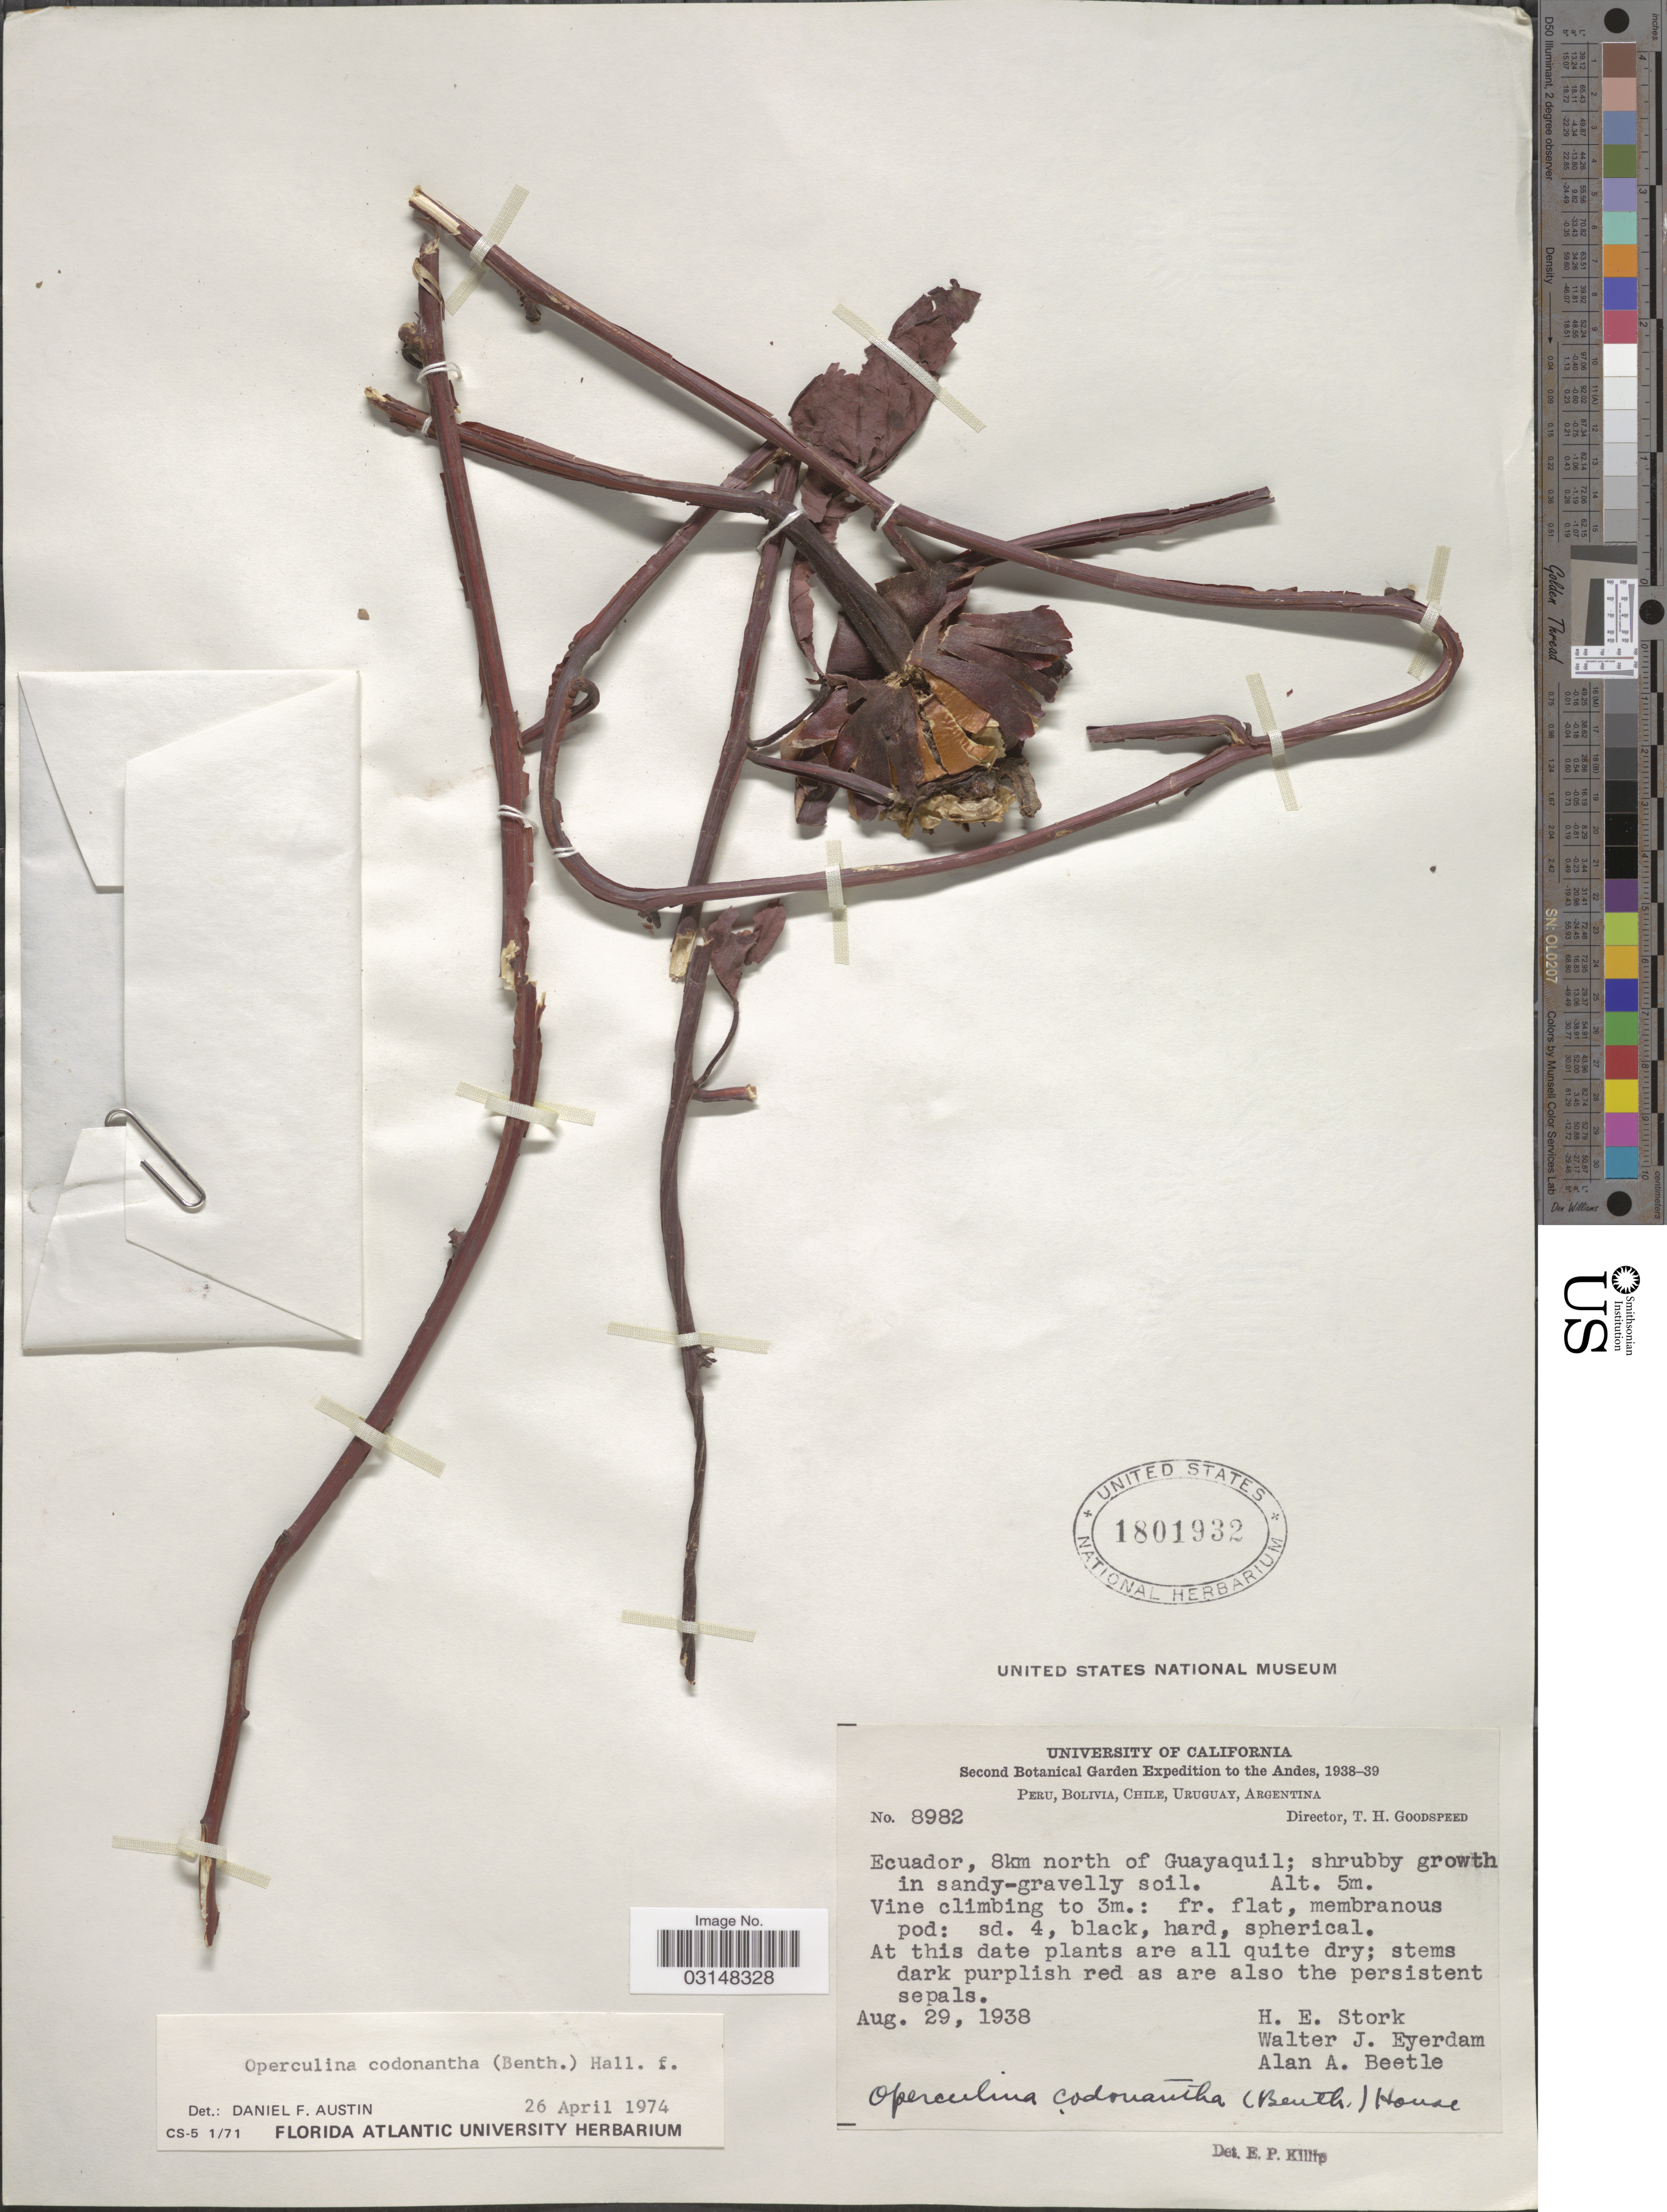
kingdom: Plantae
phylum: Tracheophyta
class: Magnoliopsida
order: Solanales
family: Convolvulaceae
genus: Operculina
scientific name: Operculina codonantha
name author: (Benth.) Hallier f.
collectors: H. E. Stork, W. J. Eyerdam & A. A. Beetle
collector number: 8982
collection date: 1938-08-29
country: Ecuador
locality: The Andes, 8km north of Guayaquil.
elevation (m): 5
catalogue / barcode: US 1801932